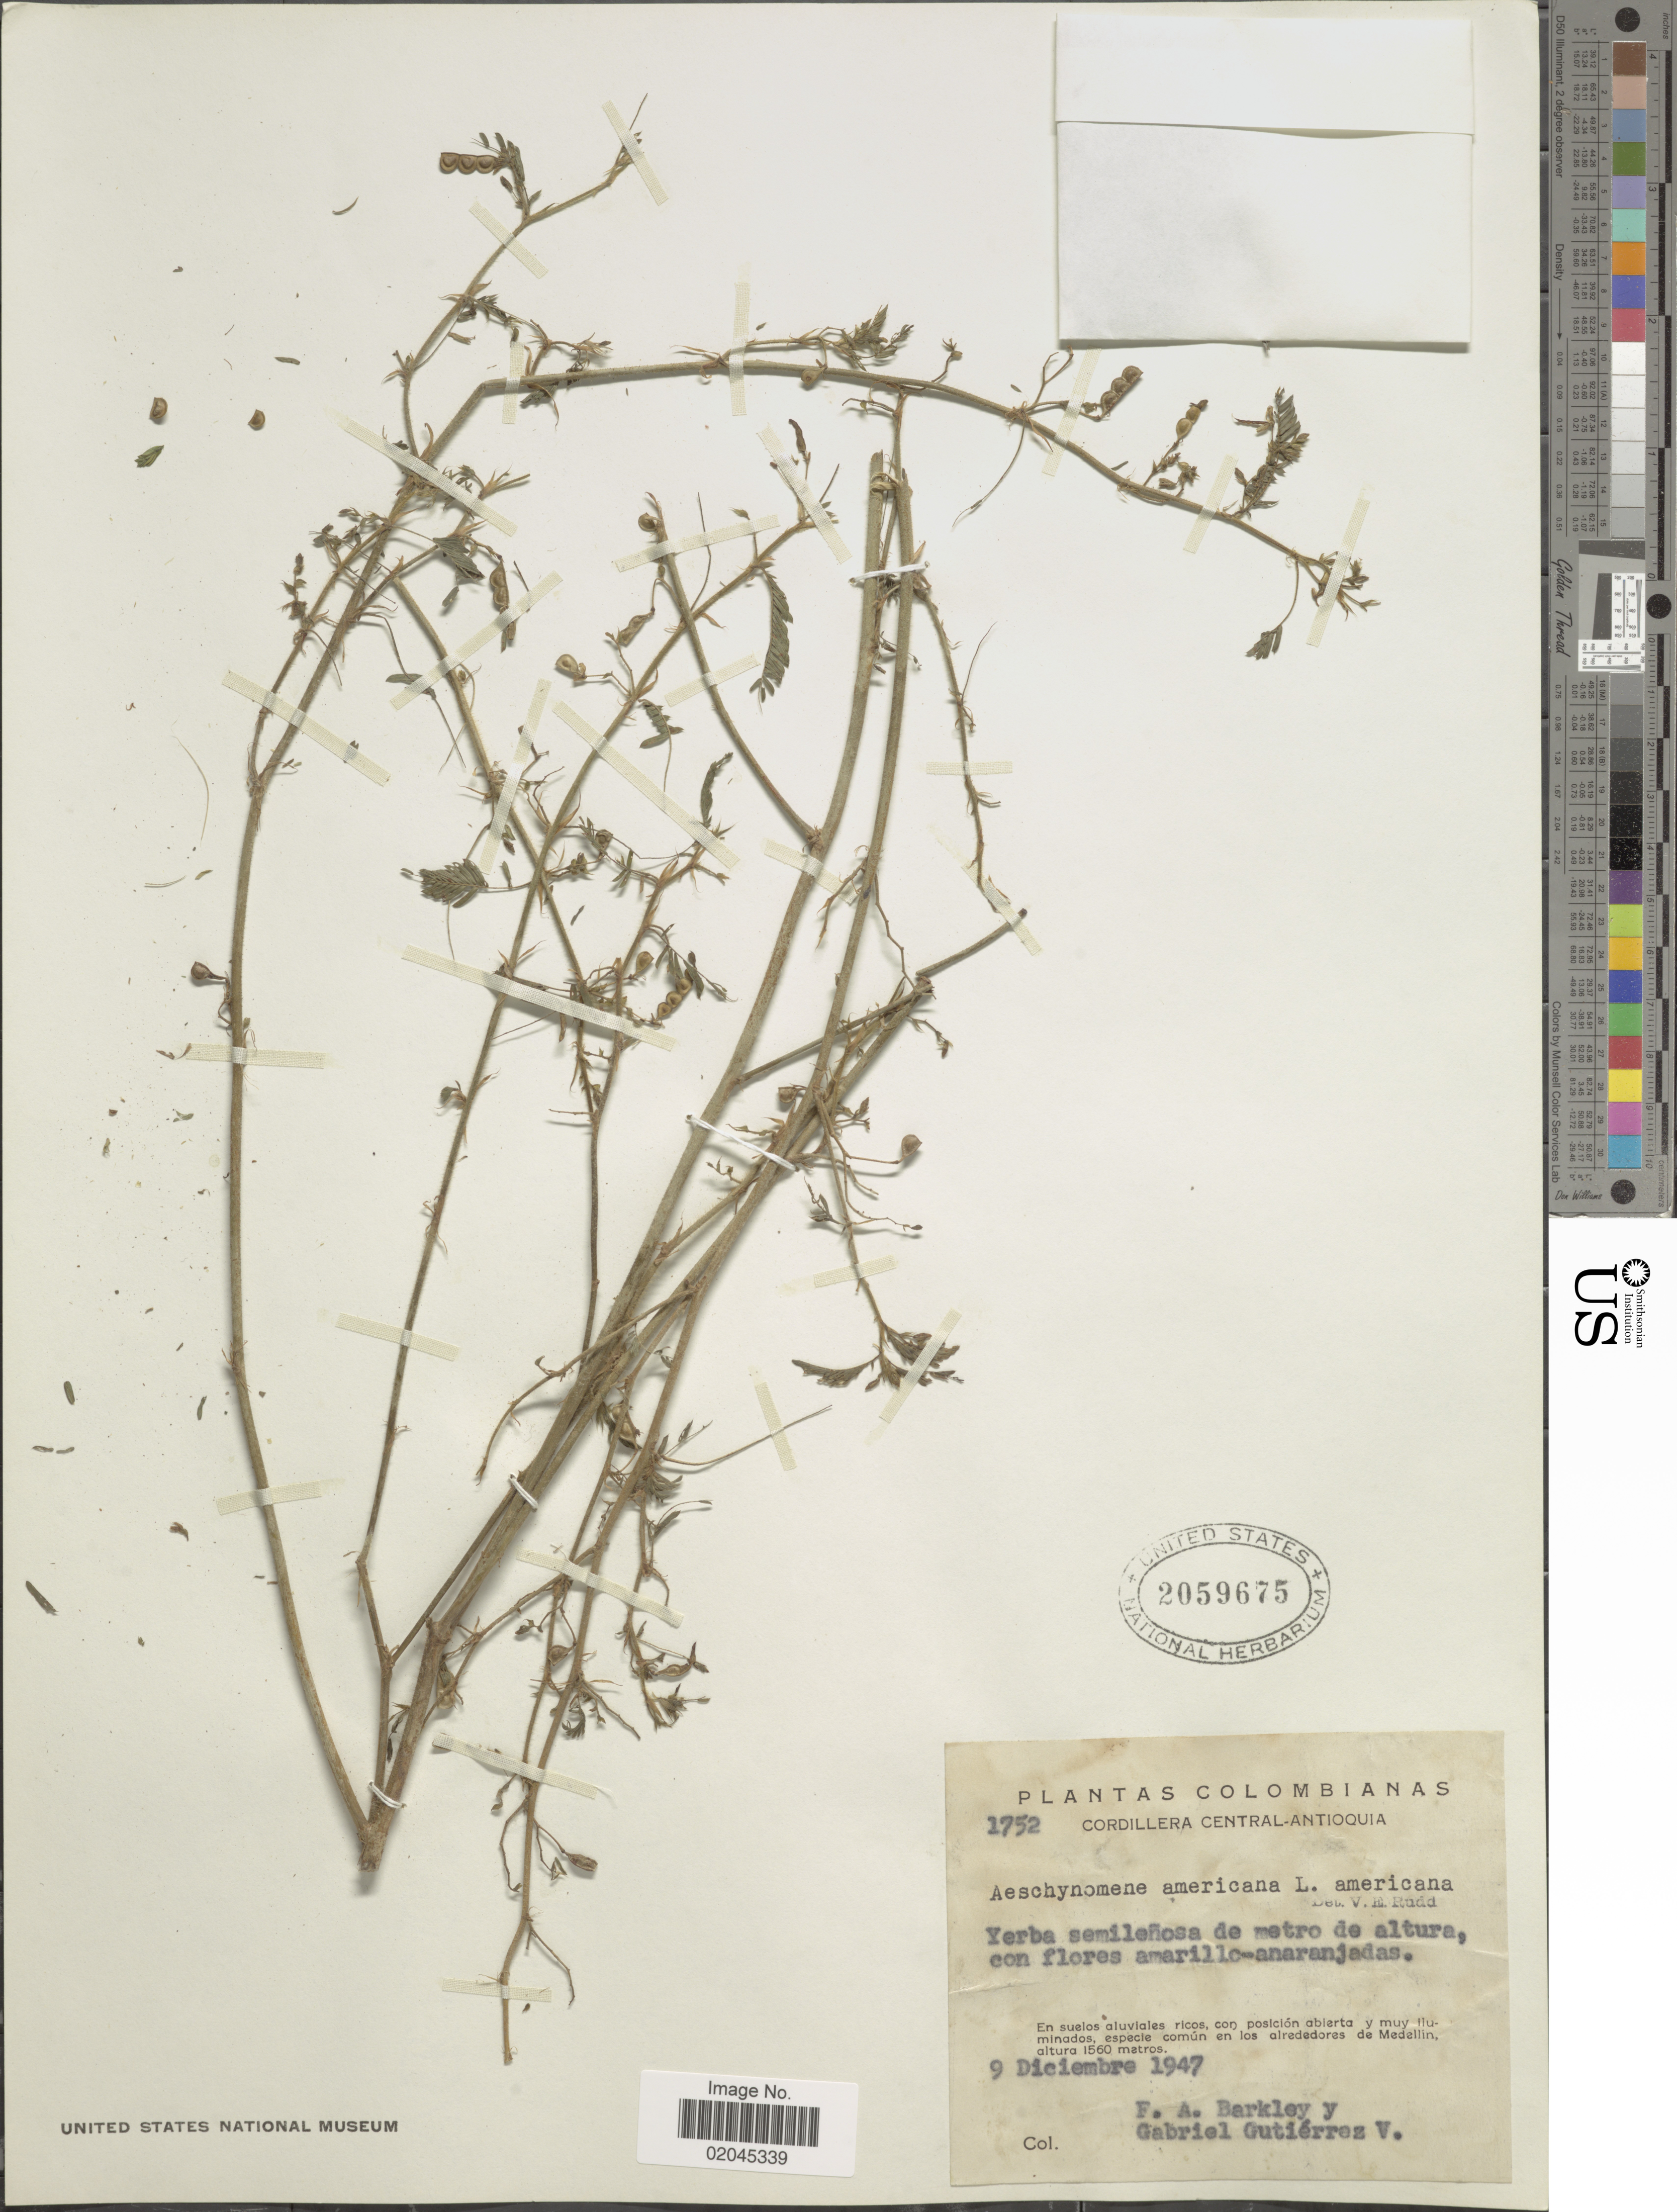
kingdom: Plantae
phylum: Tracheophyta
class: Magnoliopsida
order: Fabales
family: Fabaceae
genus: Aeschynomene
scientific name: Aeschynomene americana var. americana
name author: L.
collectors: F. A. Barkley & G. Guttierez V.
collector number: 1752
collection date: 1947-12-09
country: Colombia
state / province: Antioquia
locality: Cordillera Central-Antioquia, En suelos aluviales ricos, con posicion abierta u muy fluminados especie comun en los alrededores de Medellin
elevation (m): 1560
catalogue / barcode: US 2059675